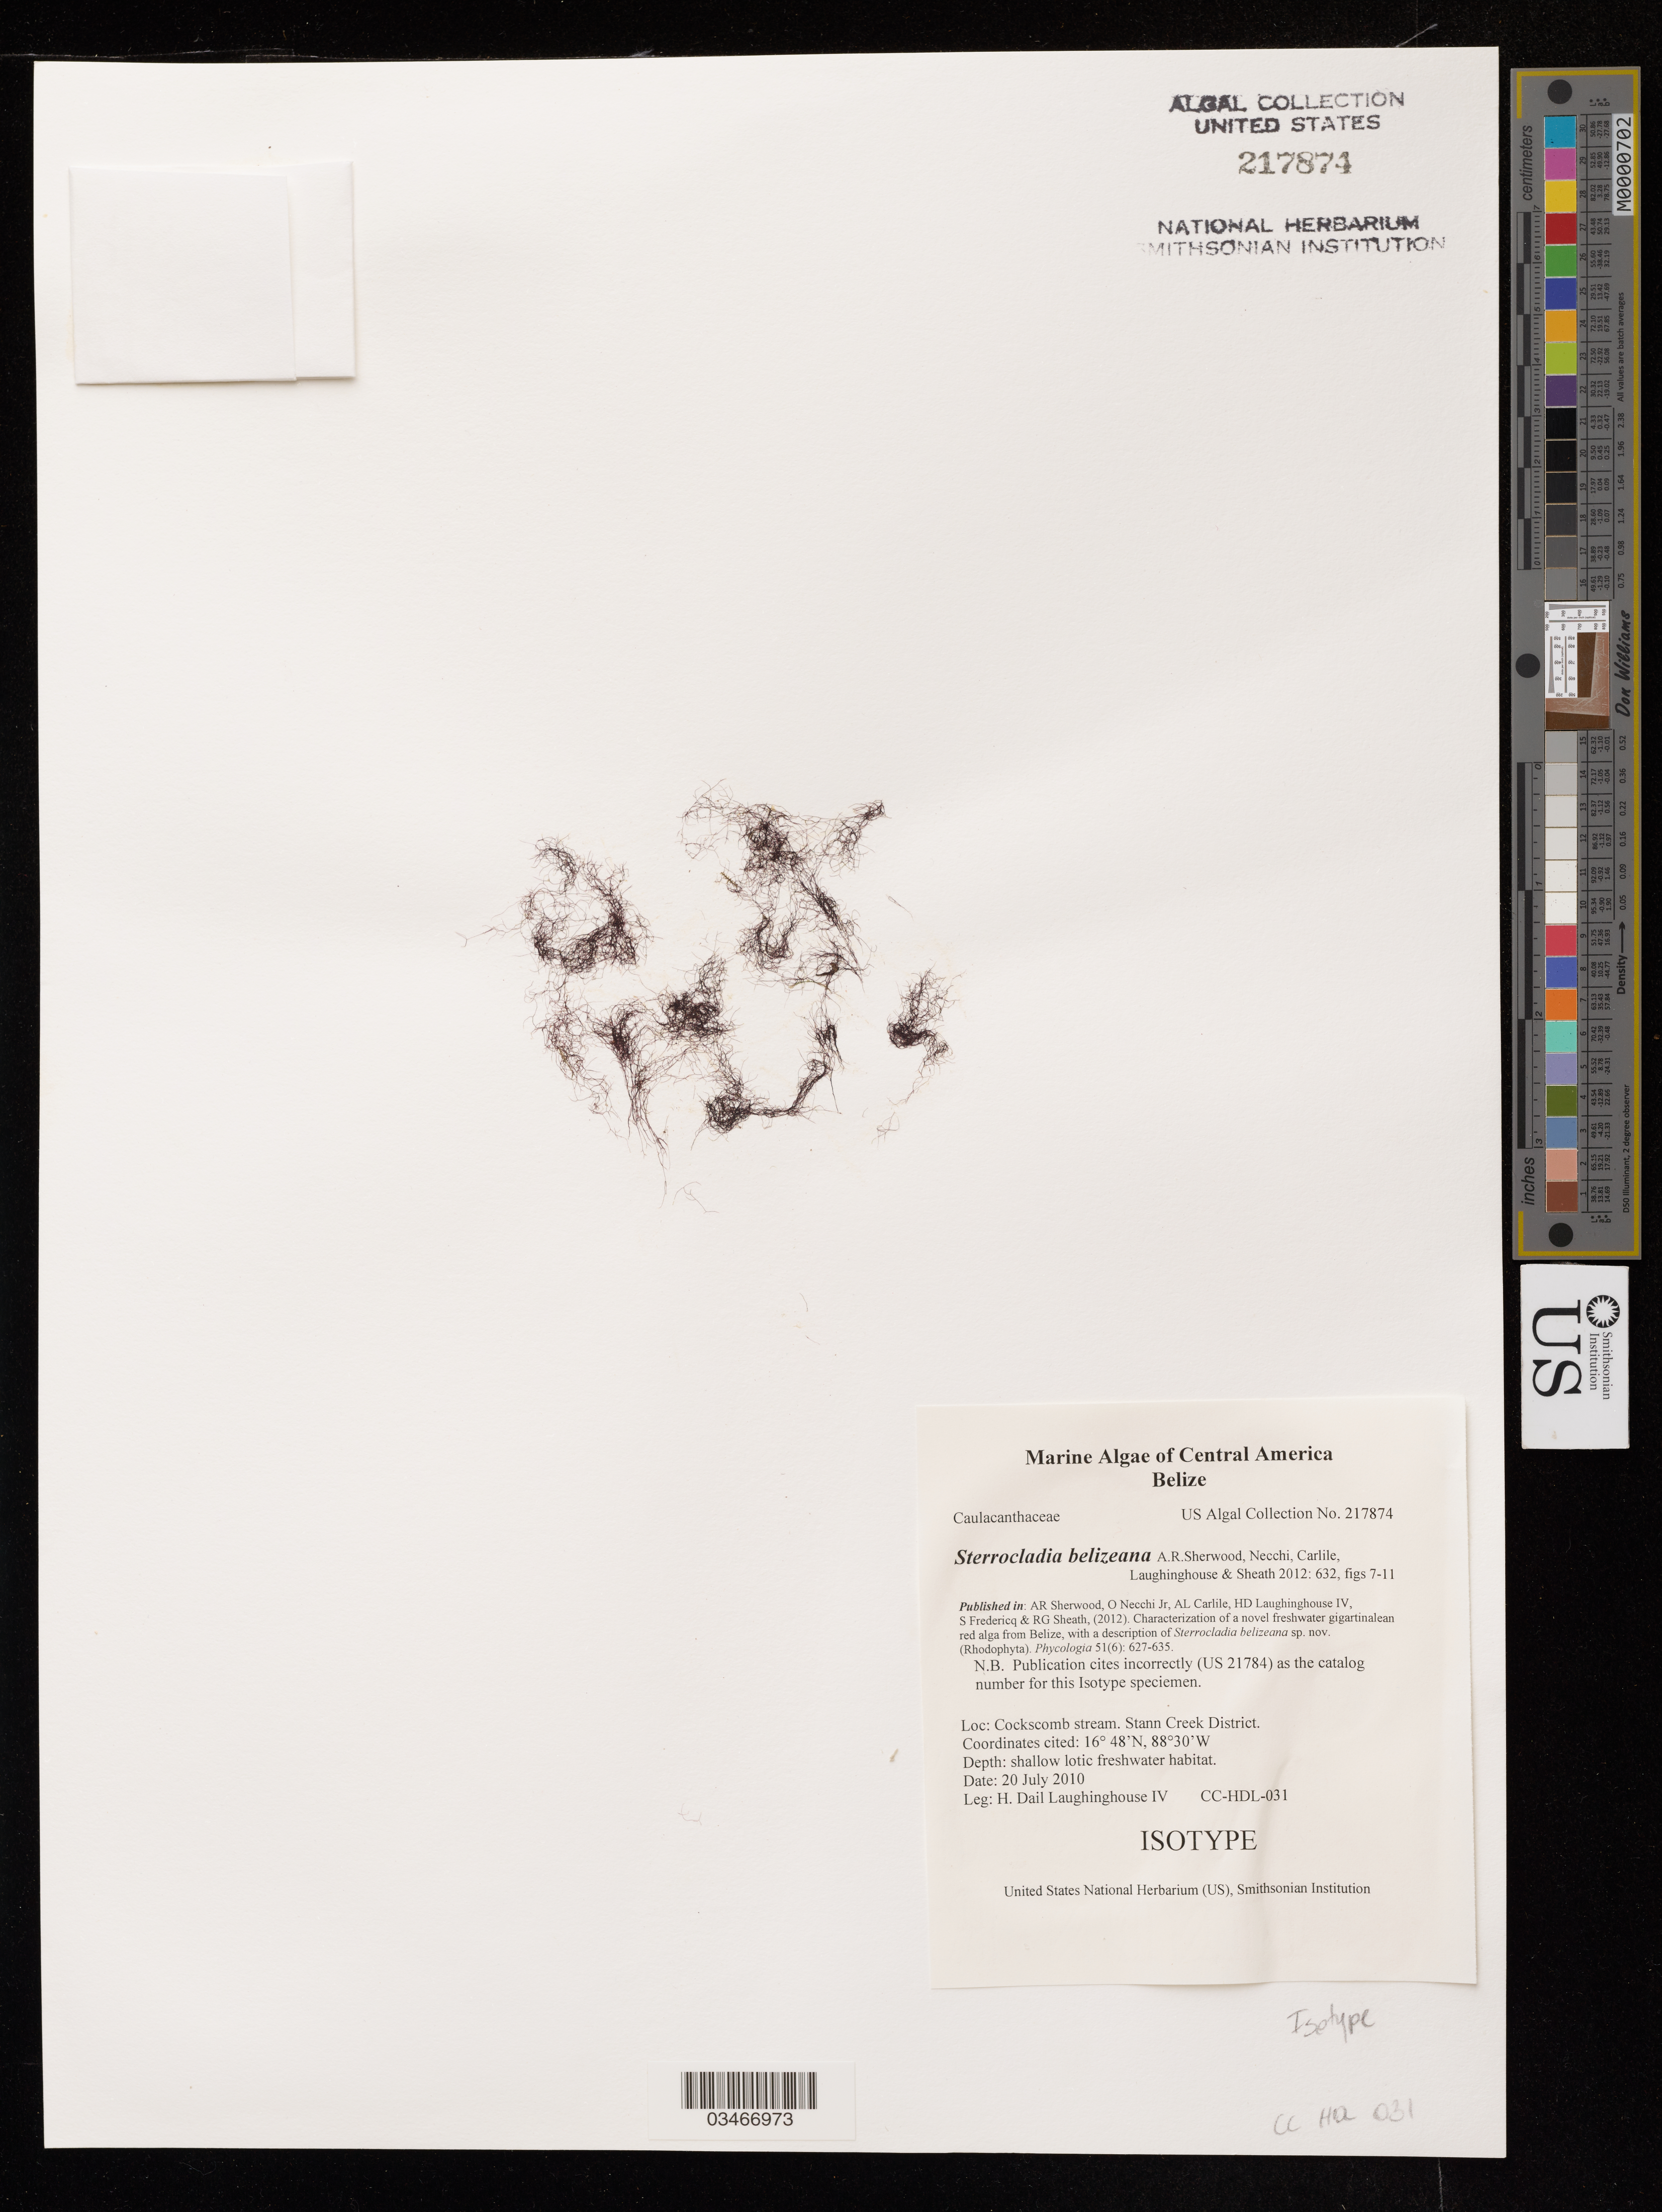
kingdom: Plantae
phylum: Rhodophyta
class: Florideophyceae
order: Gigartinales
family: Caulacanthaceae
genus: Sterrocladia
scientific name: Sterrocladia belizeana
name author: A.R. Sherwood et al.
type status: Isotype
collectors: H. Laughinghouse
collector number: CC-HDL-031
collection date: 2010-07-20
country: Belize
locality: Cockscomb stream. Stann Creek District.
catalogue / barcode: US 217874